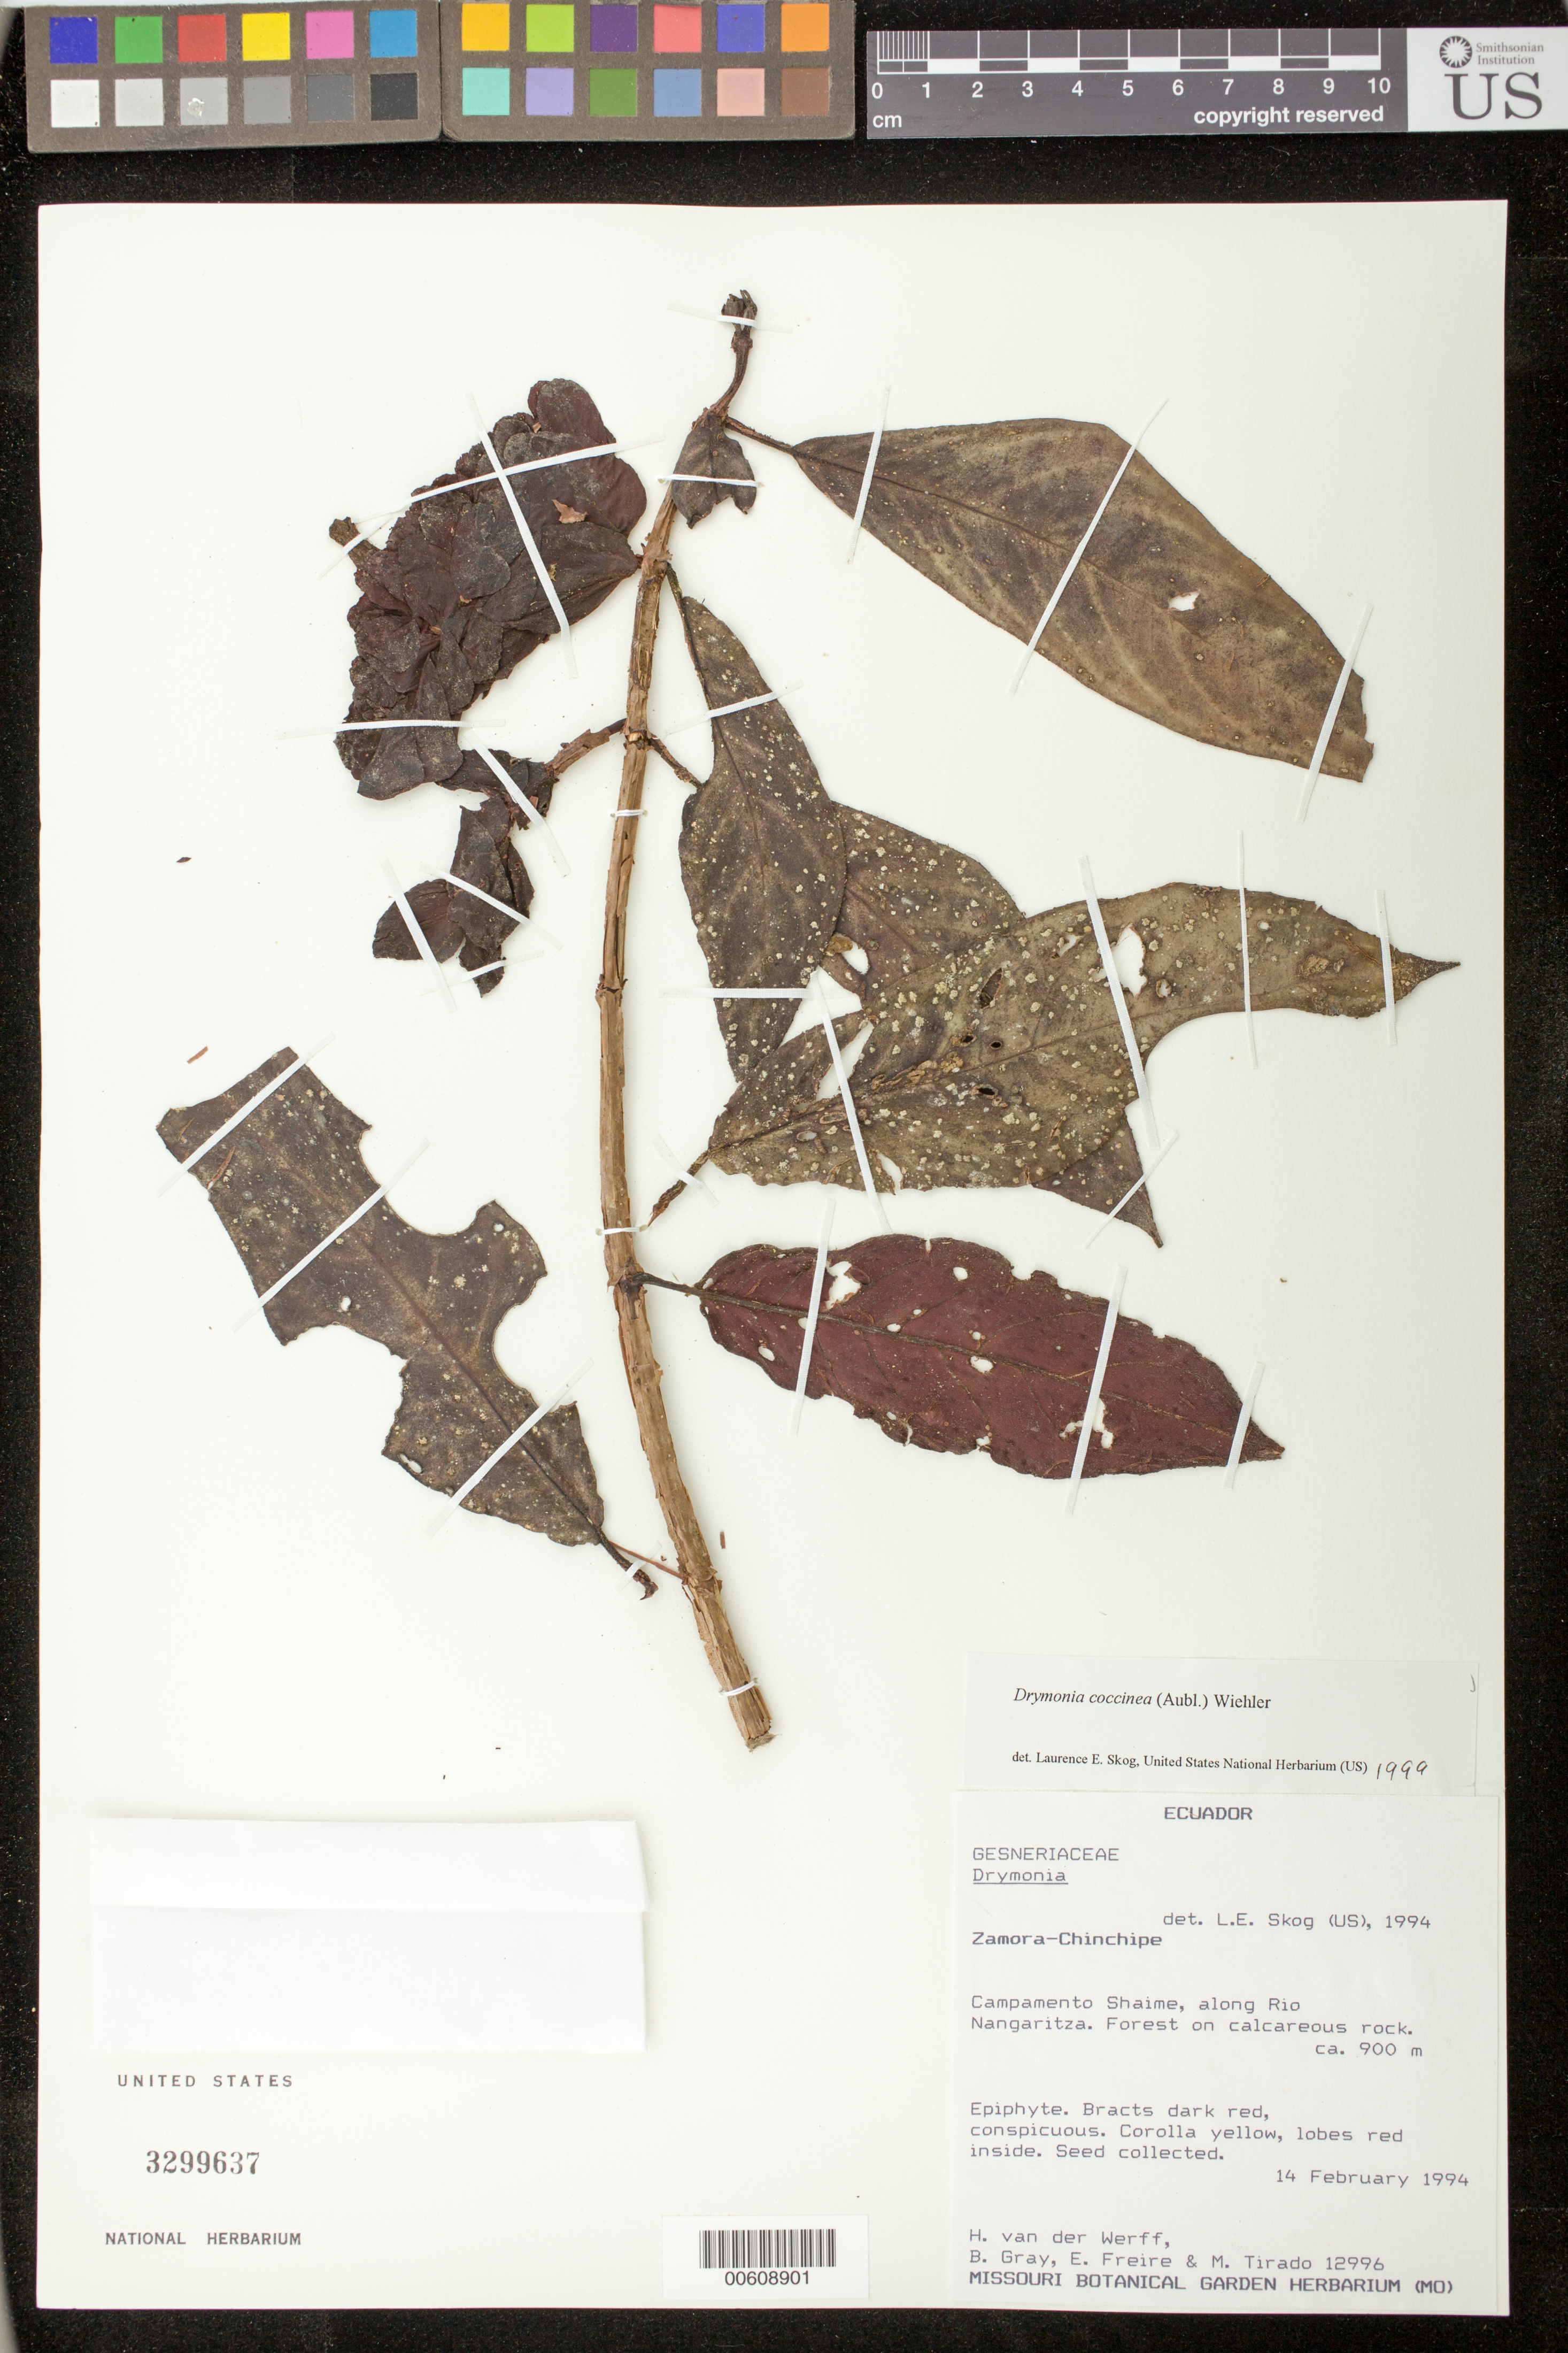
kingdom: Plantae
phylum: Tracheophyta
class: Magnoliopsida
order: Lamiales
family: Gesneriaceae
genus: Drymonia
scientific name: Drymonia coccinea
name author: (Aubl.) Wiehler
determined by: Skog, Laurence E.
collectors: H. van der Werff, B. Gray, E. Freire & M. Tirado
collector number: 12996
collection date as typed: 14 Feb 1994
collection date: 1994-02-14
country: Ecuador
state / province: Zamora-Chinchipe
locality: Campamento Shaime, along Rio Nangaritza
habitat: Forest on calcareous rock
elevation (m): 900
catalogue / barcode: US 3299637